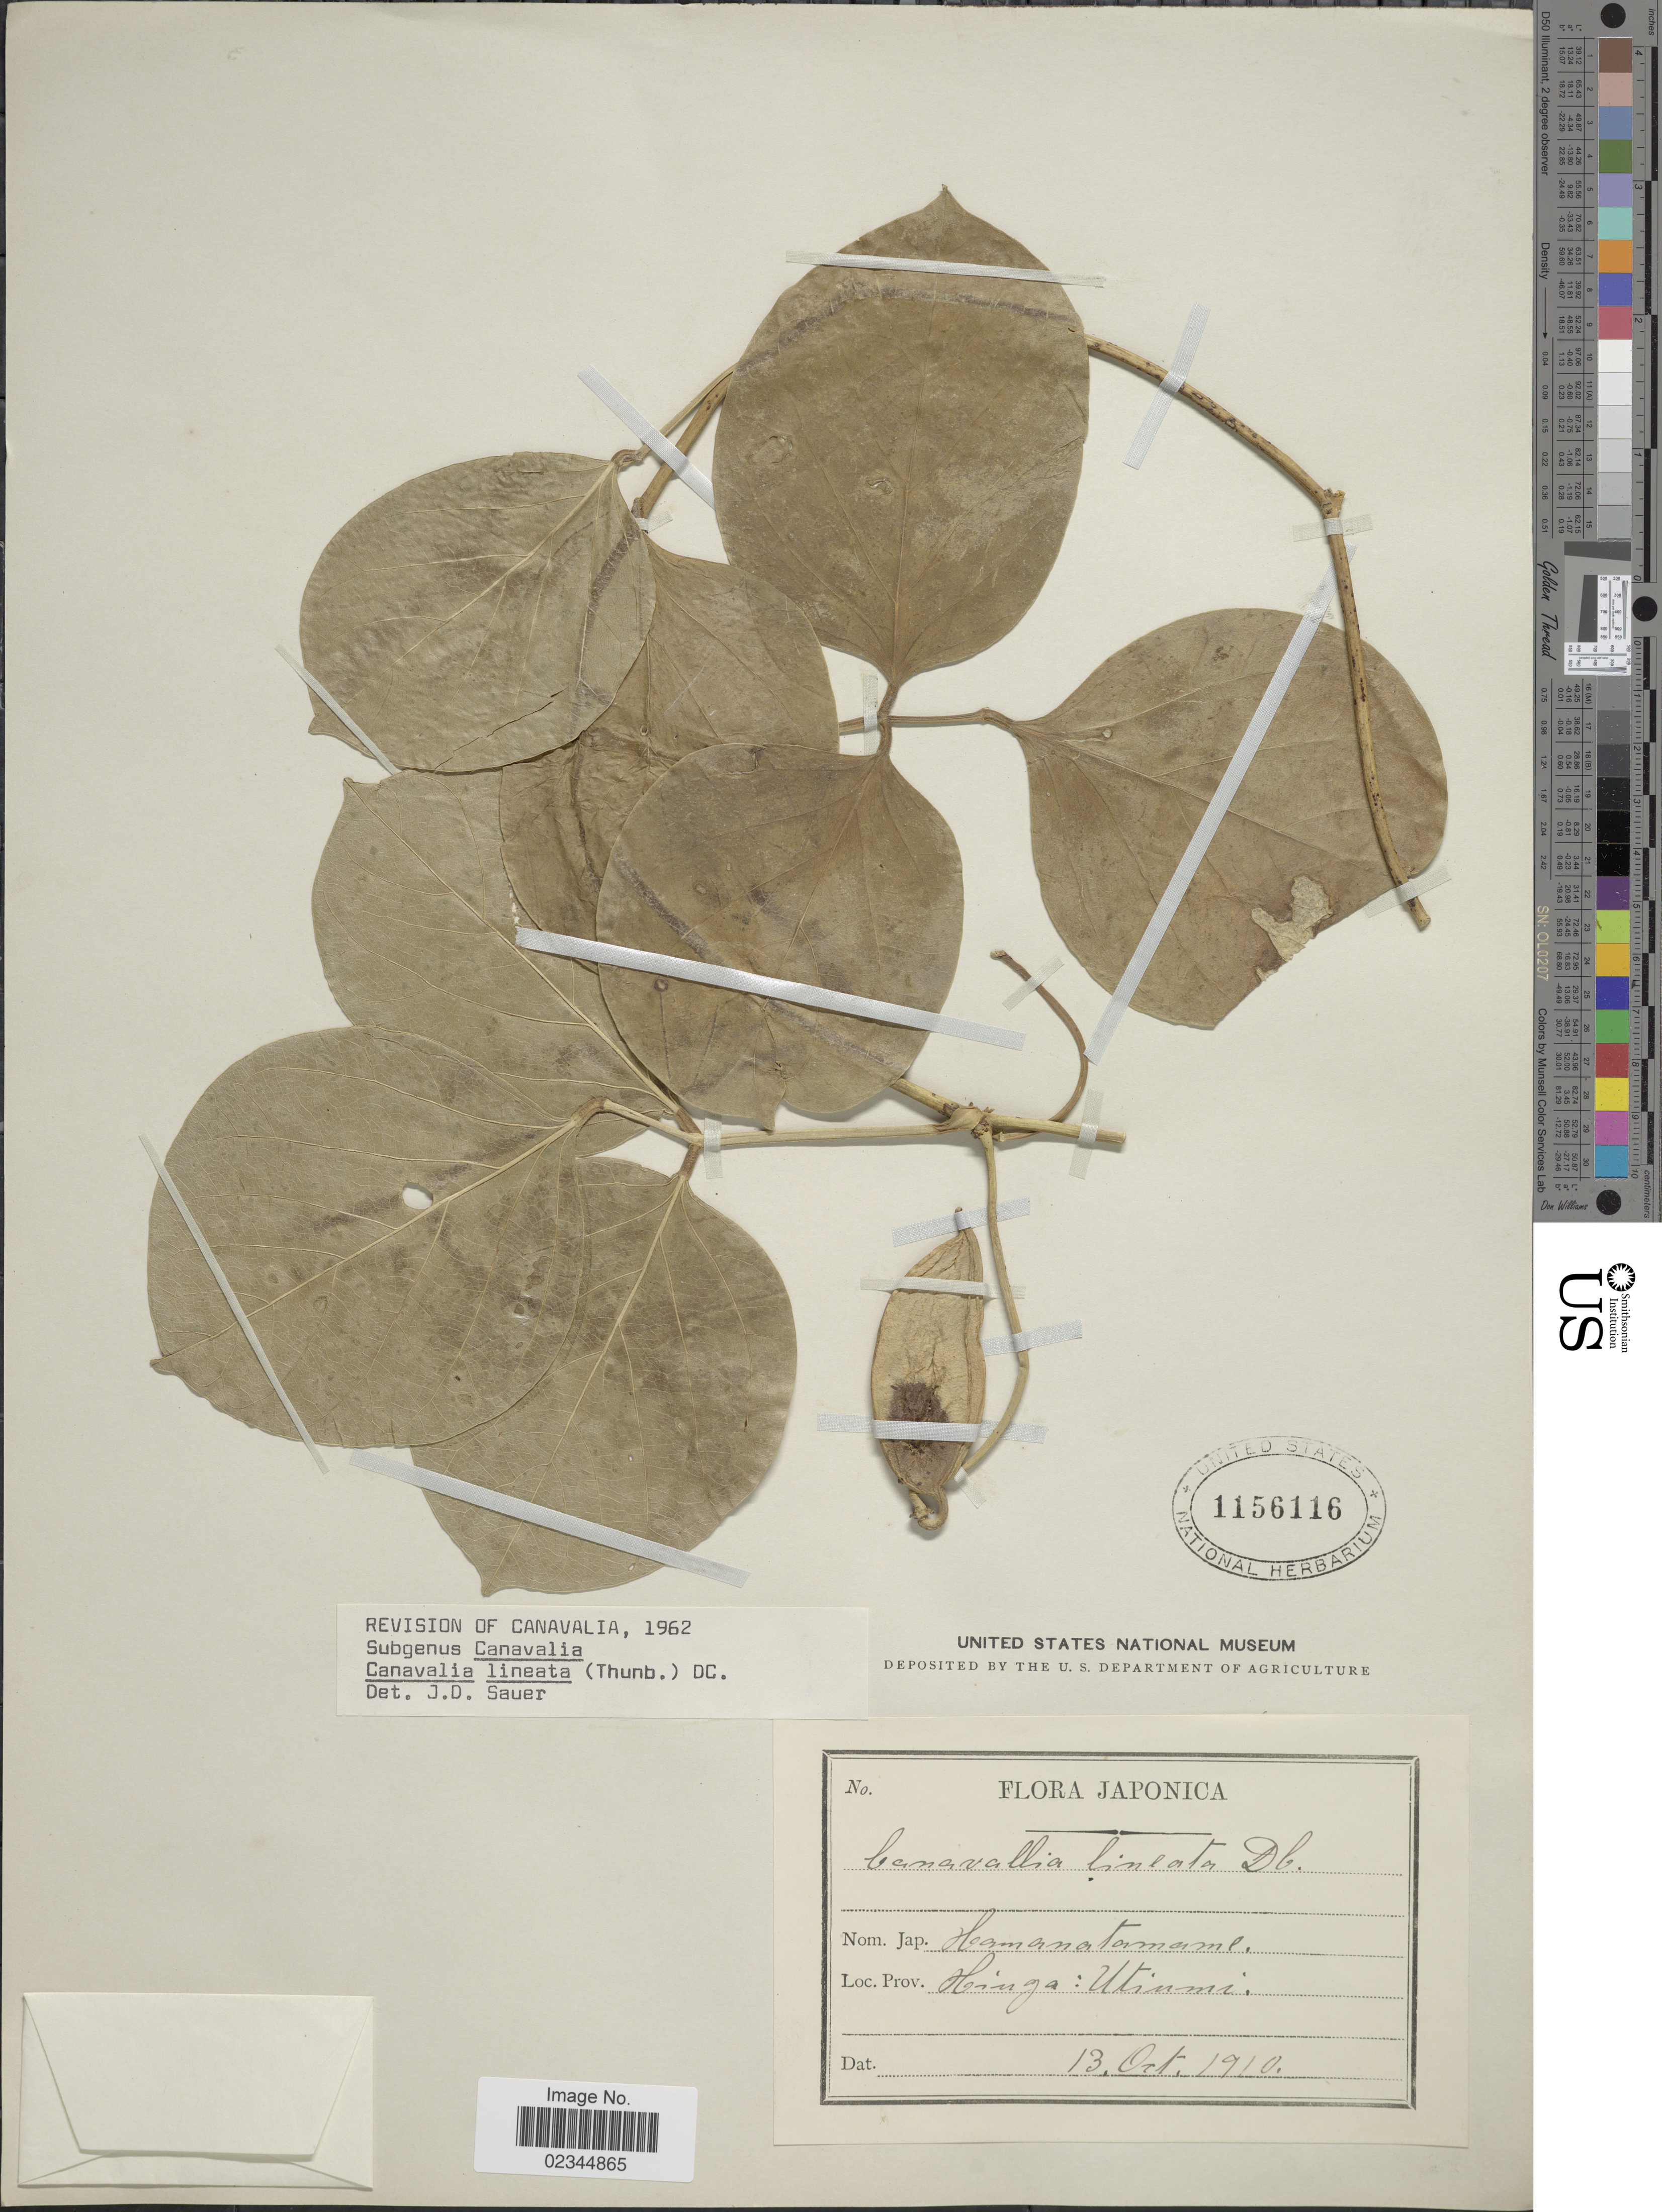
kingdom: Plantae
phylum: Tracheophyta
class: Magnoliopsida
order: Fabales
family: Fabaceae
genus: Canavalia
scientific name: Canavalia lineata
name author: (Thunb.) DC.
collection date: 1910-10-13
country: Japan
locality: Hinga, Utiumi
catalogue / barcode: US 1156116